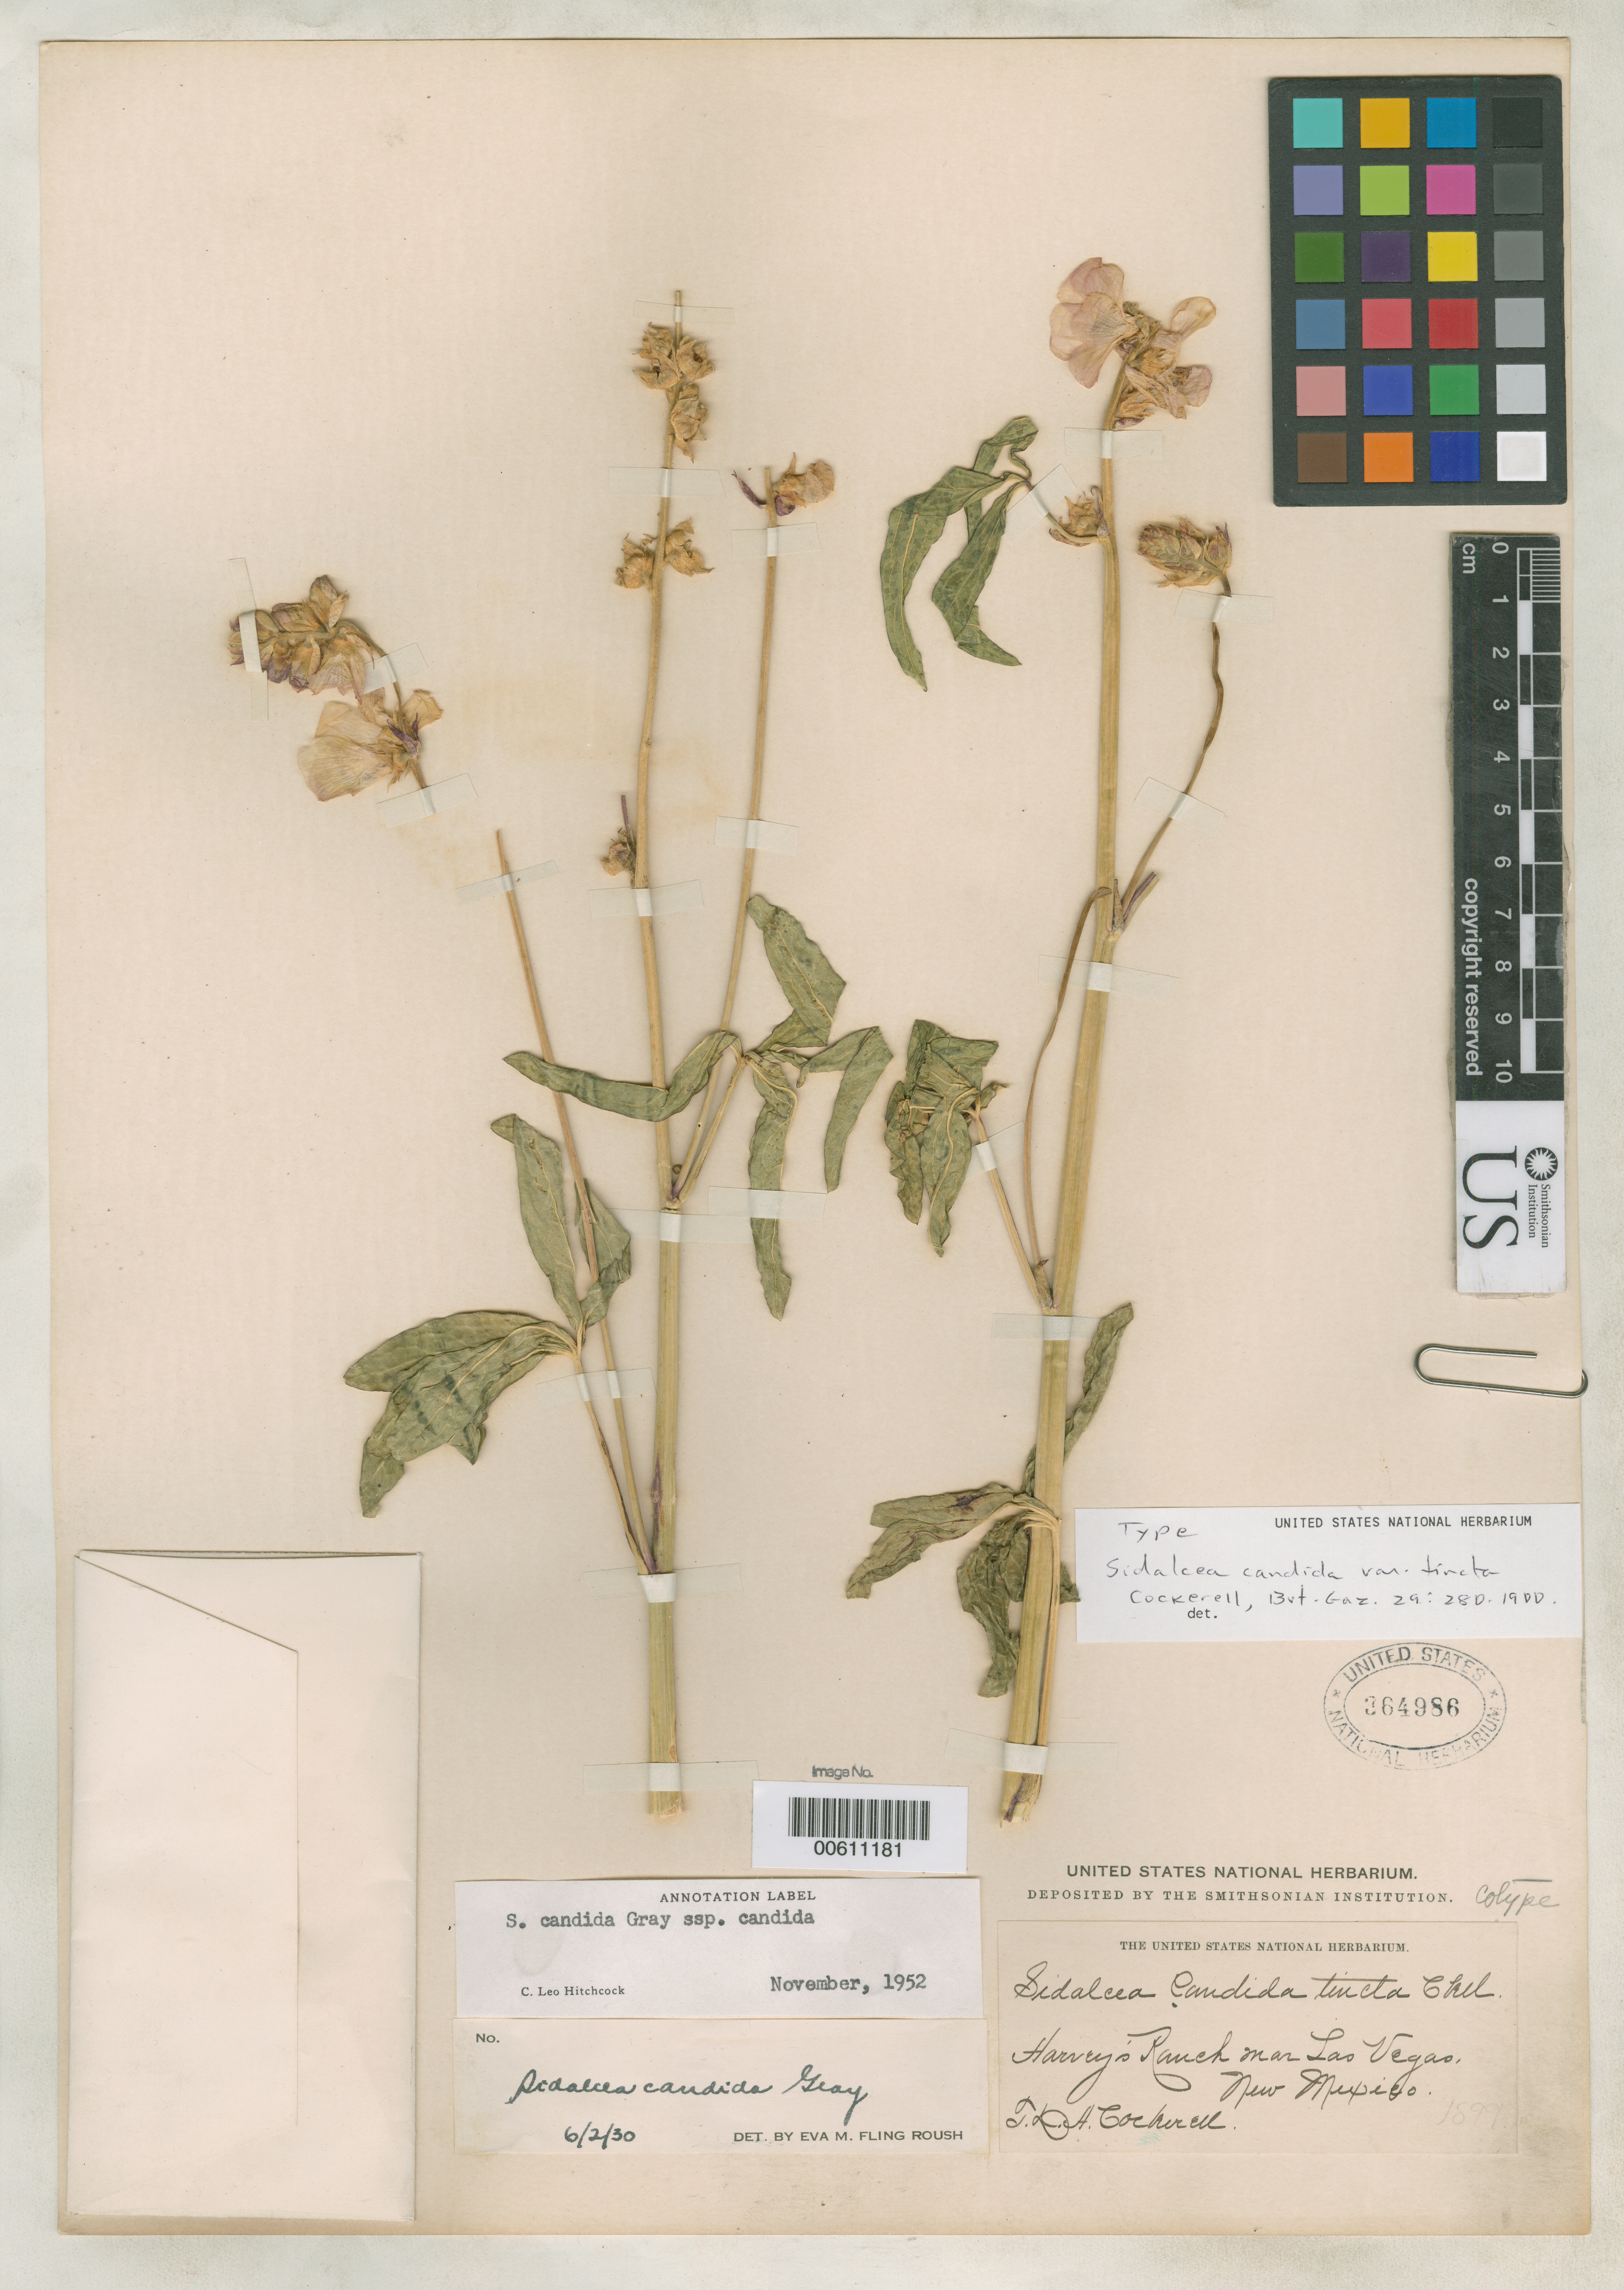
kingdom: Plantae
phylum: Tracheophyta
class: Magnoliopsida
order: Malvales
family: Malvaceae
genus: Sidalcea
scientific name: Sidalcea candida var. tincta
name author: Cockerell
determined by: Hitchcock, Albert S.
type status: Syntype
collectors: T. Cockerell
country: United States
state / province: New Mexico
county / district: San Miguel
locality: Harvey's Ranch, near Las Vegas.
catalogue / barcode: US 364986